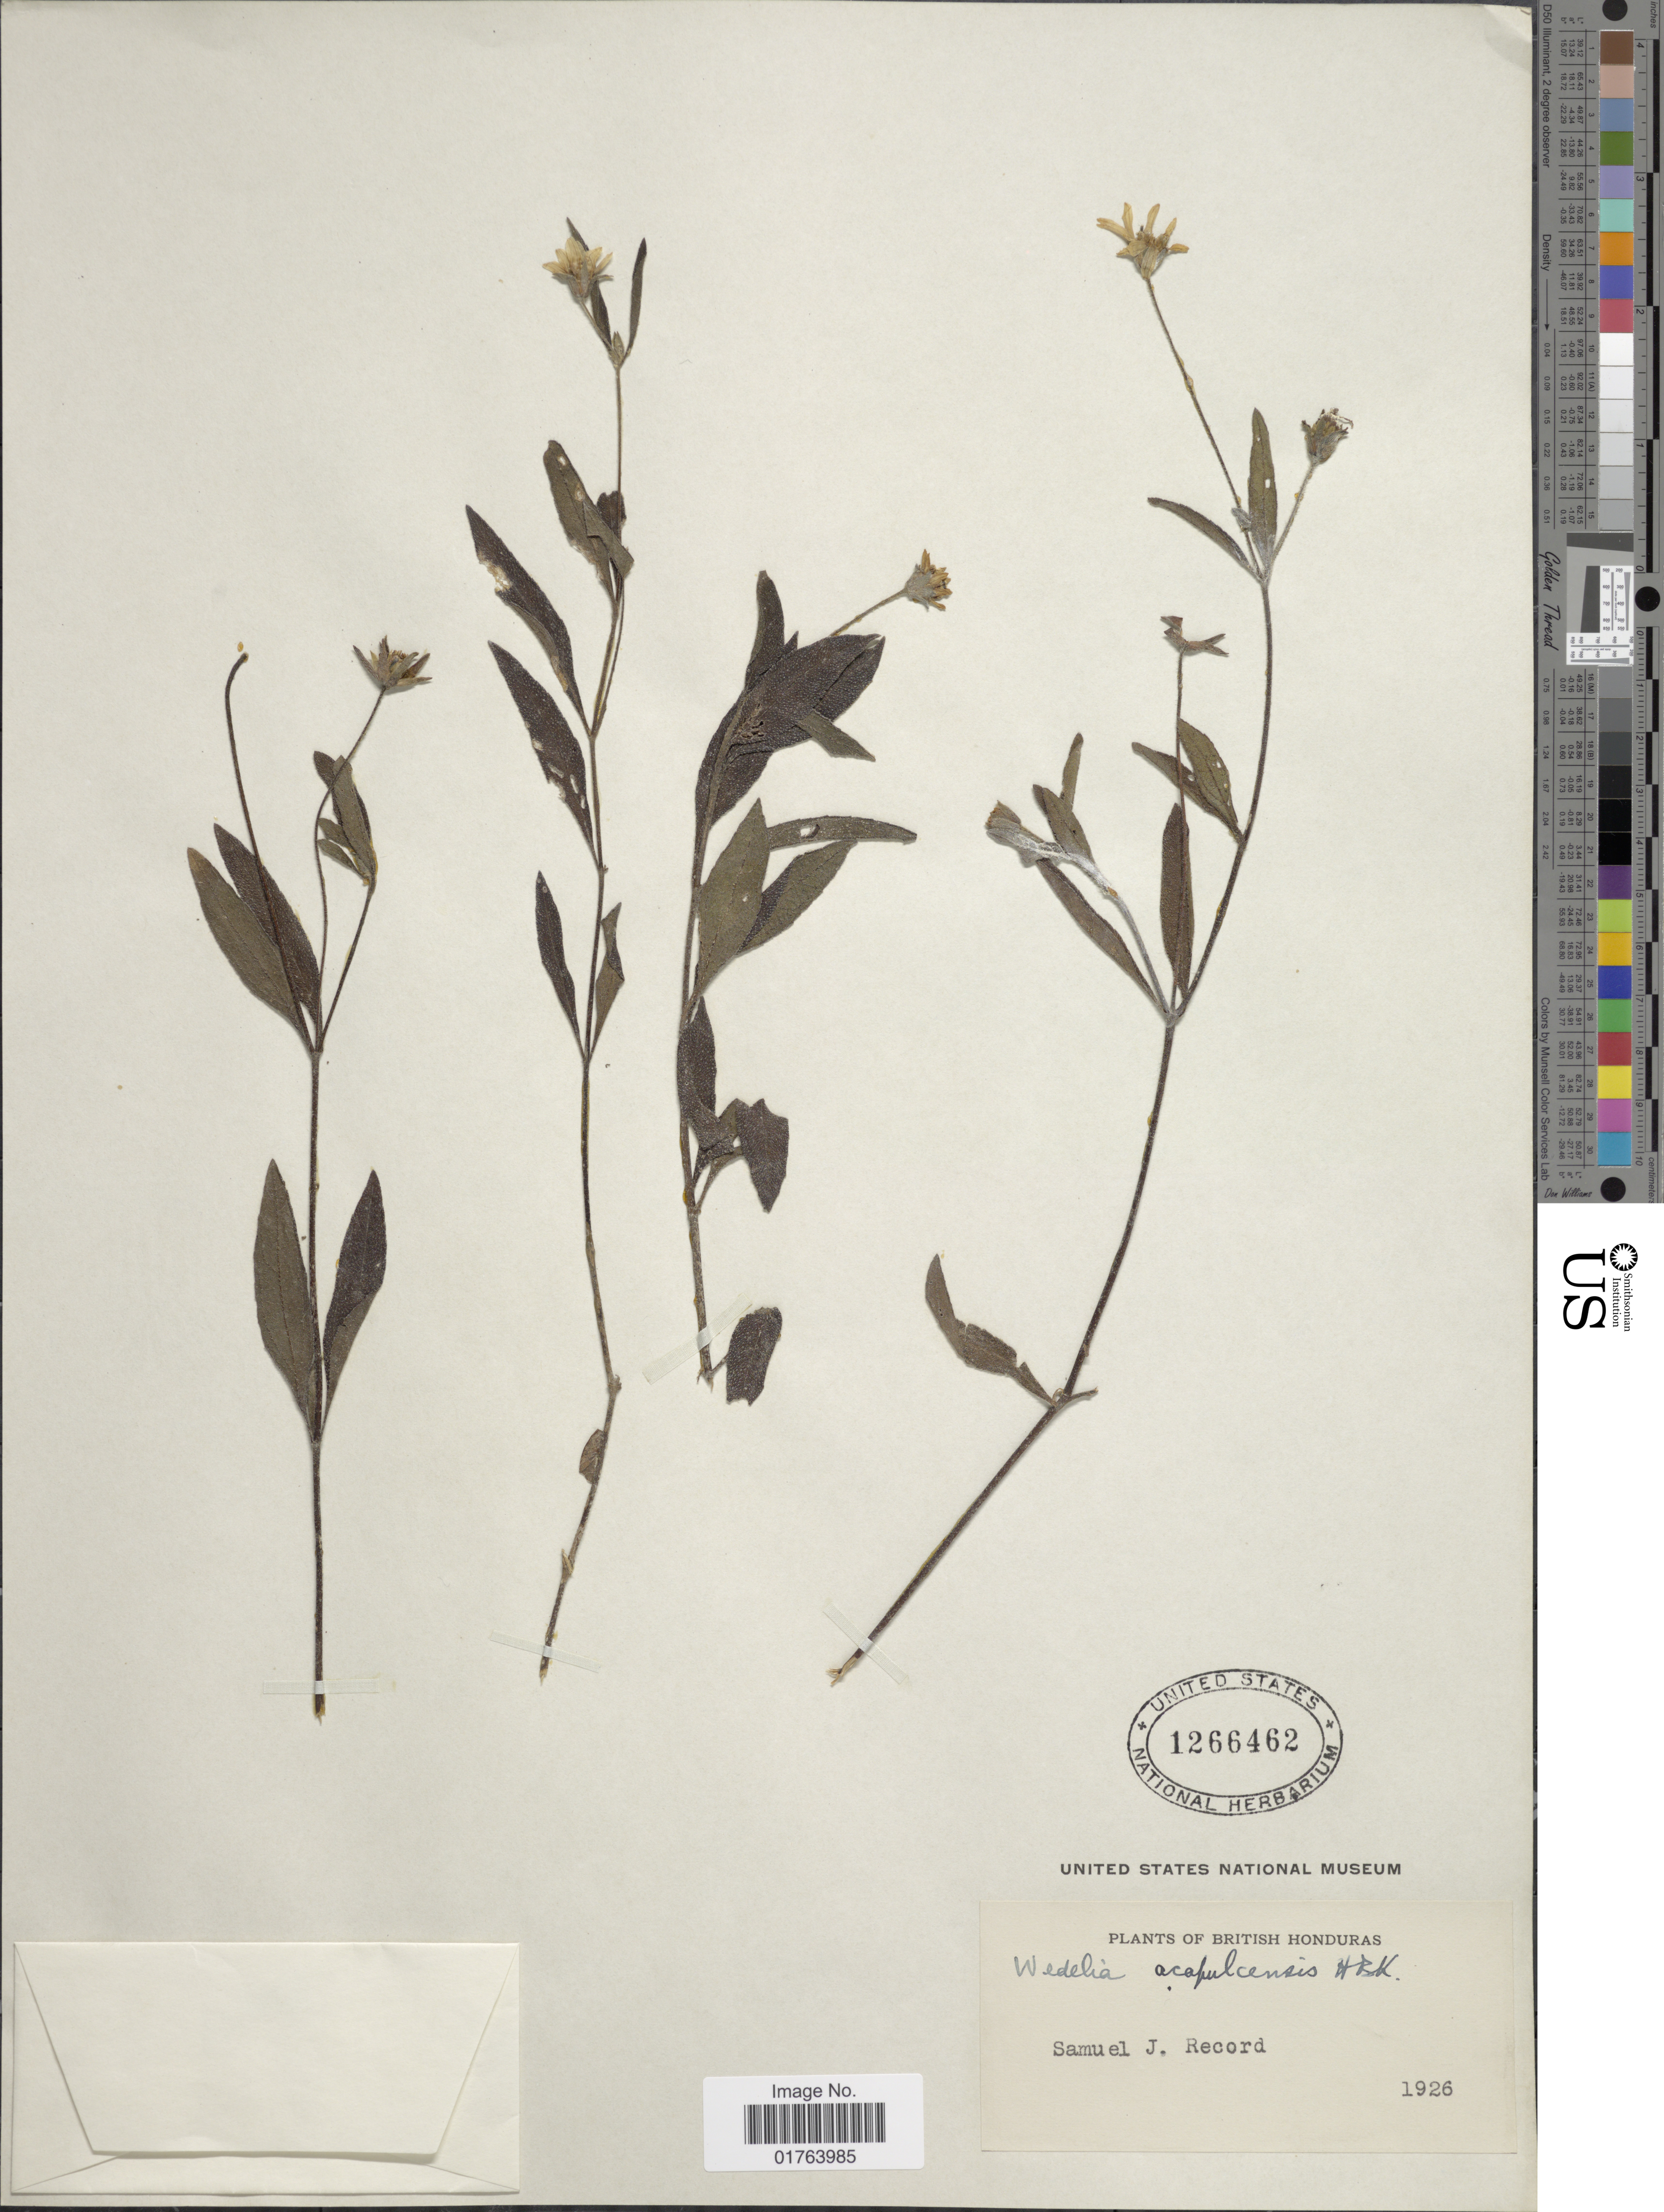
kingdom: Plantae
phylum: Tracheophyta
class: Magnoliopsida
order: Asterales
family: Asteraceae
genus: Wedelia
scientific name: Wedelia acapulcensis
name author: Kunth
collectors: S. J. Record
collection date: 1926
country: Belize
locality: British Honduras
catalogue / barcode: US 1266462